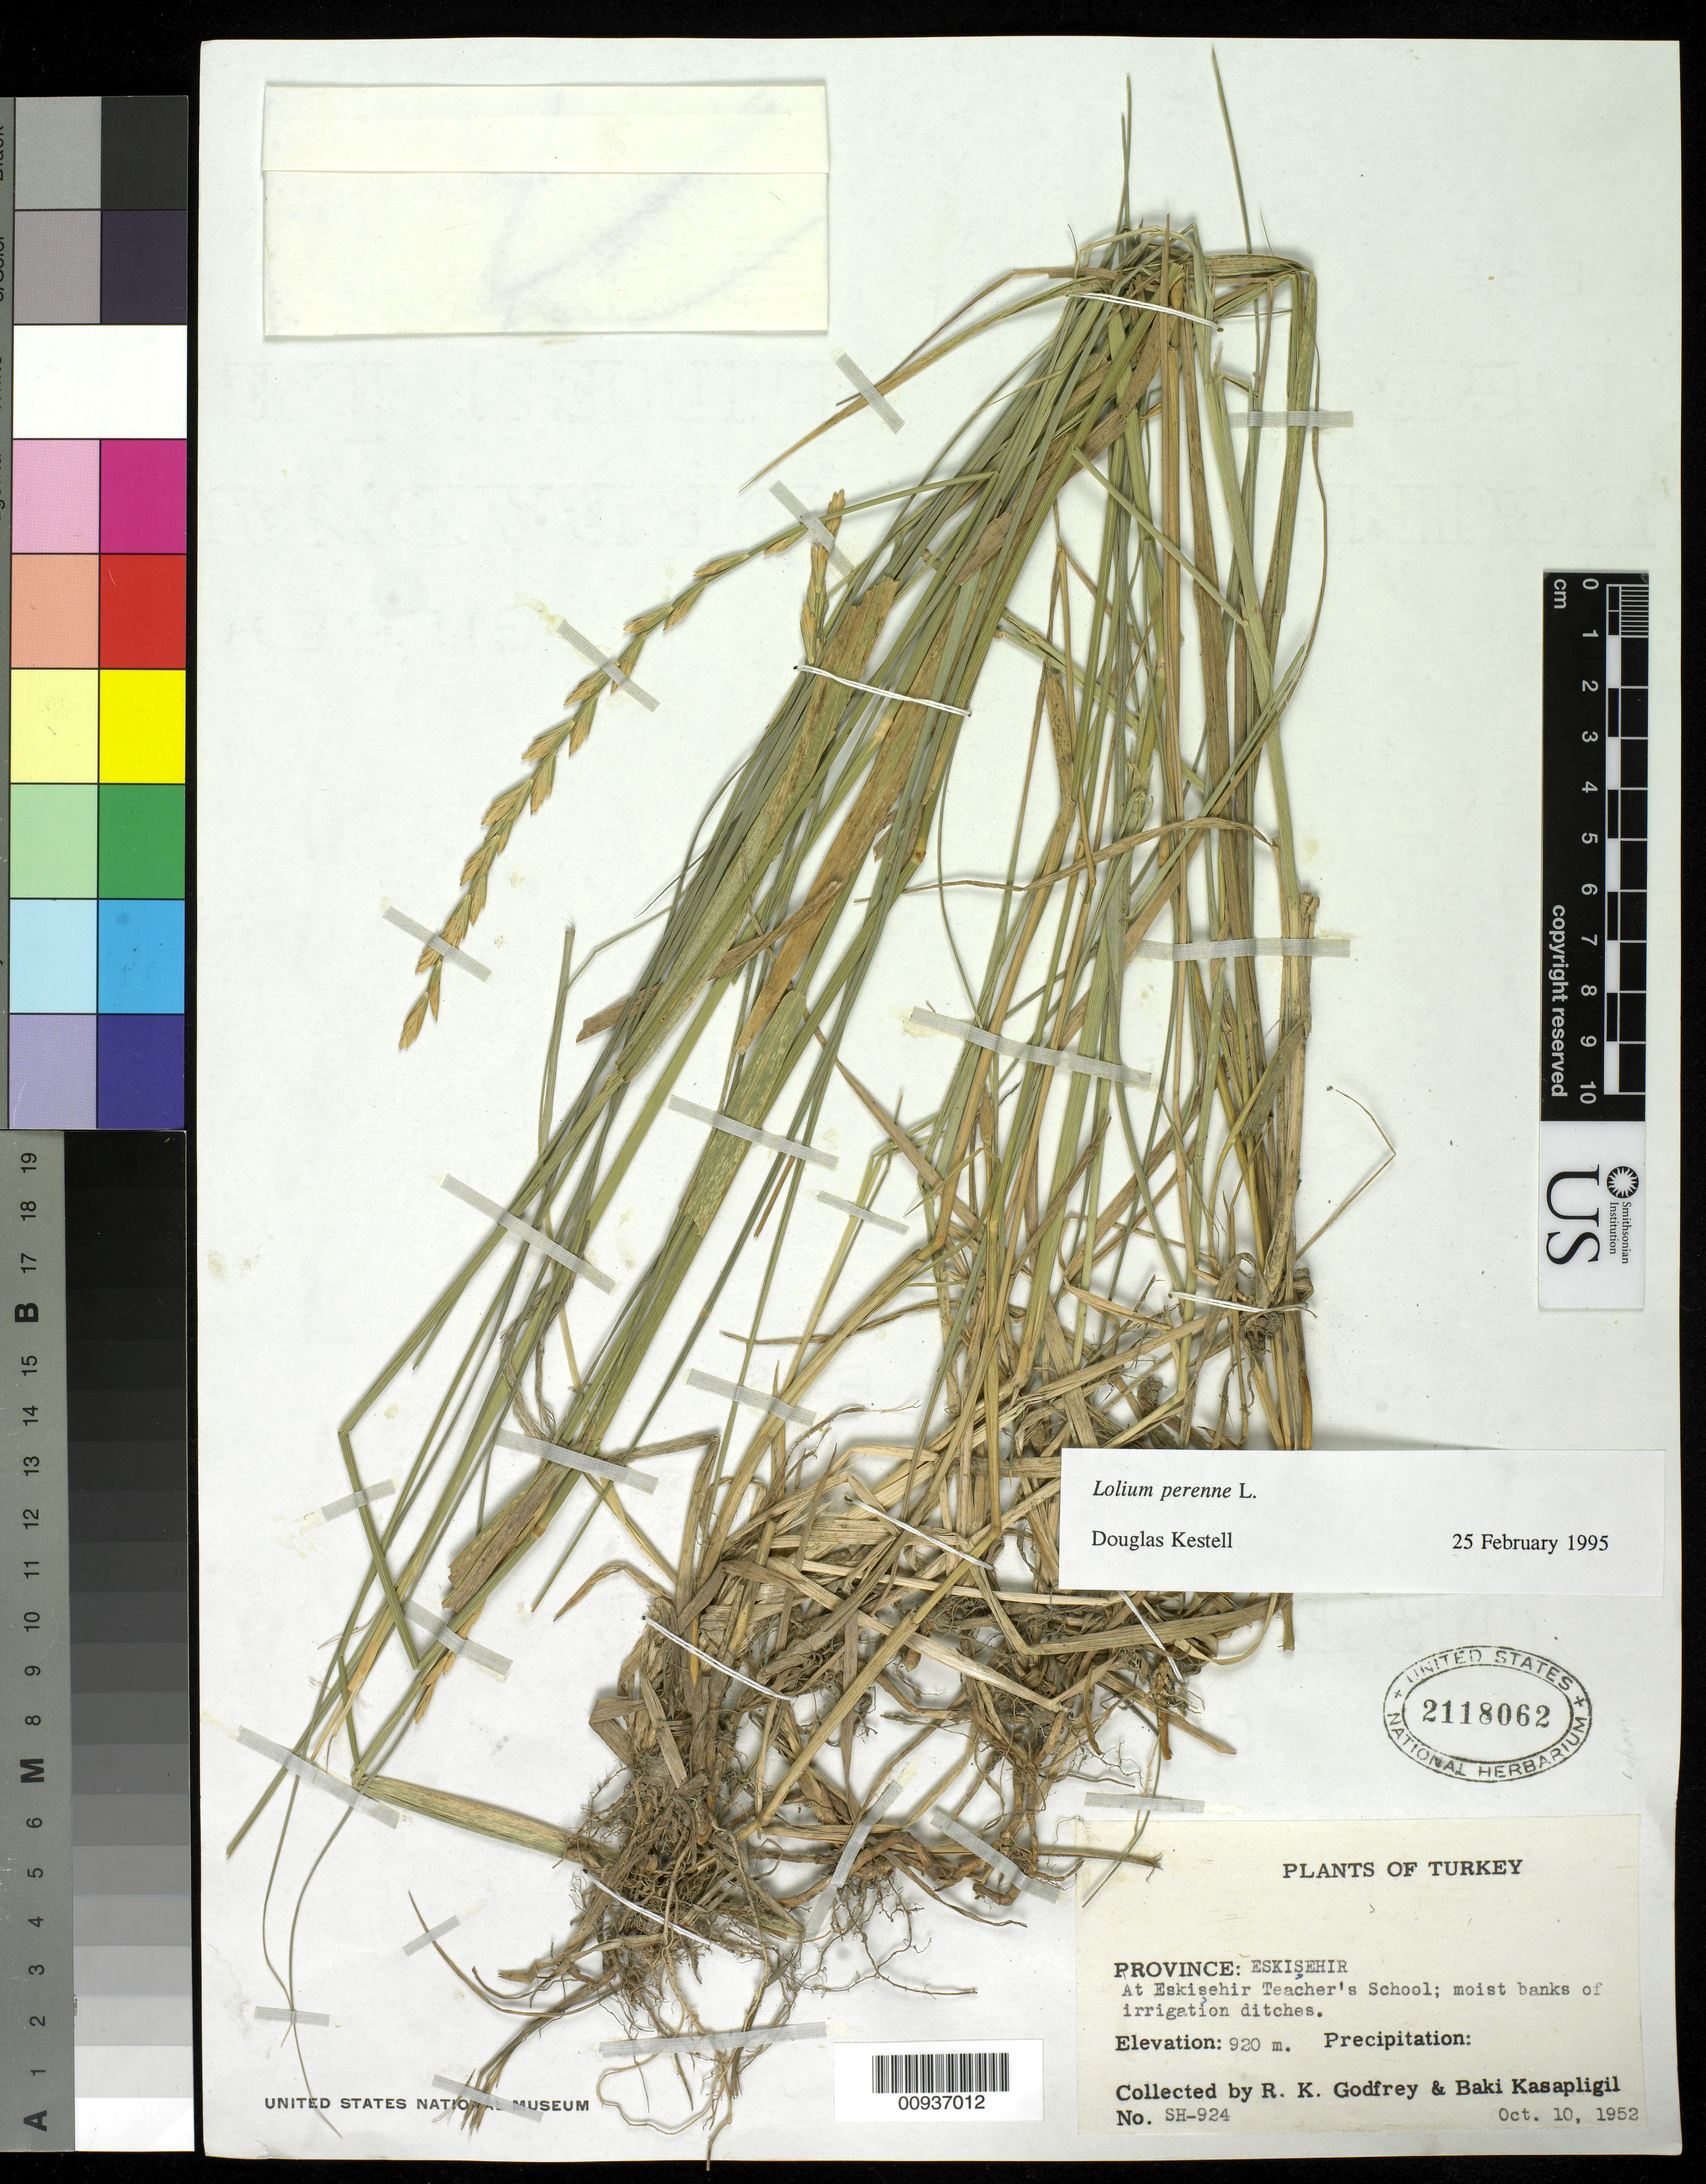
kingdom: Plantae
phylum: Tracheophyta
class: Liliopsida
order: Poales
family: Poaceae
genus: Lolium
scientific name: Lolium perenne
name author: L.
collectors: R. K. Godfrey & B. Kasapligil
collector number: SH 924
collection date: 1952-10-10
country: Turkey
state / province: Eskisehir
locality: "At Eskisehir teacher's School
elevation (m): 920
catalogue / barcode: US 2118062